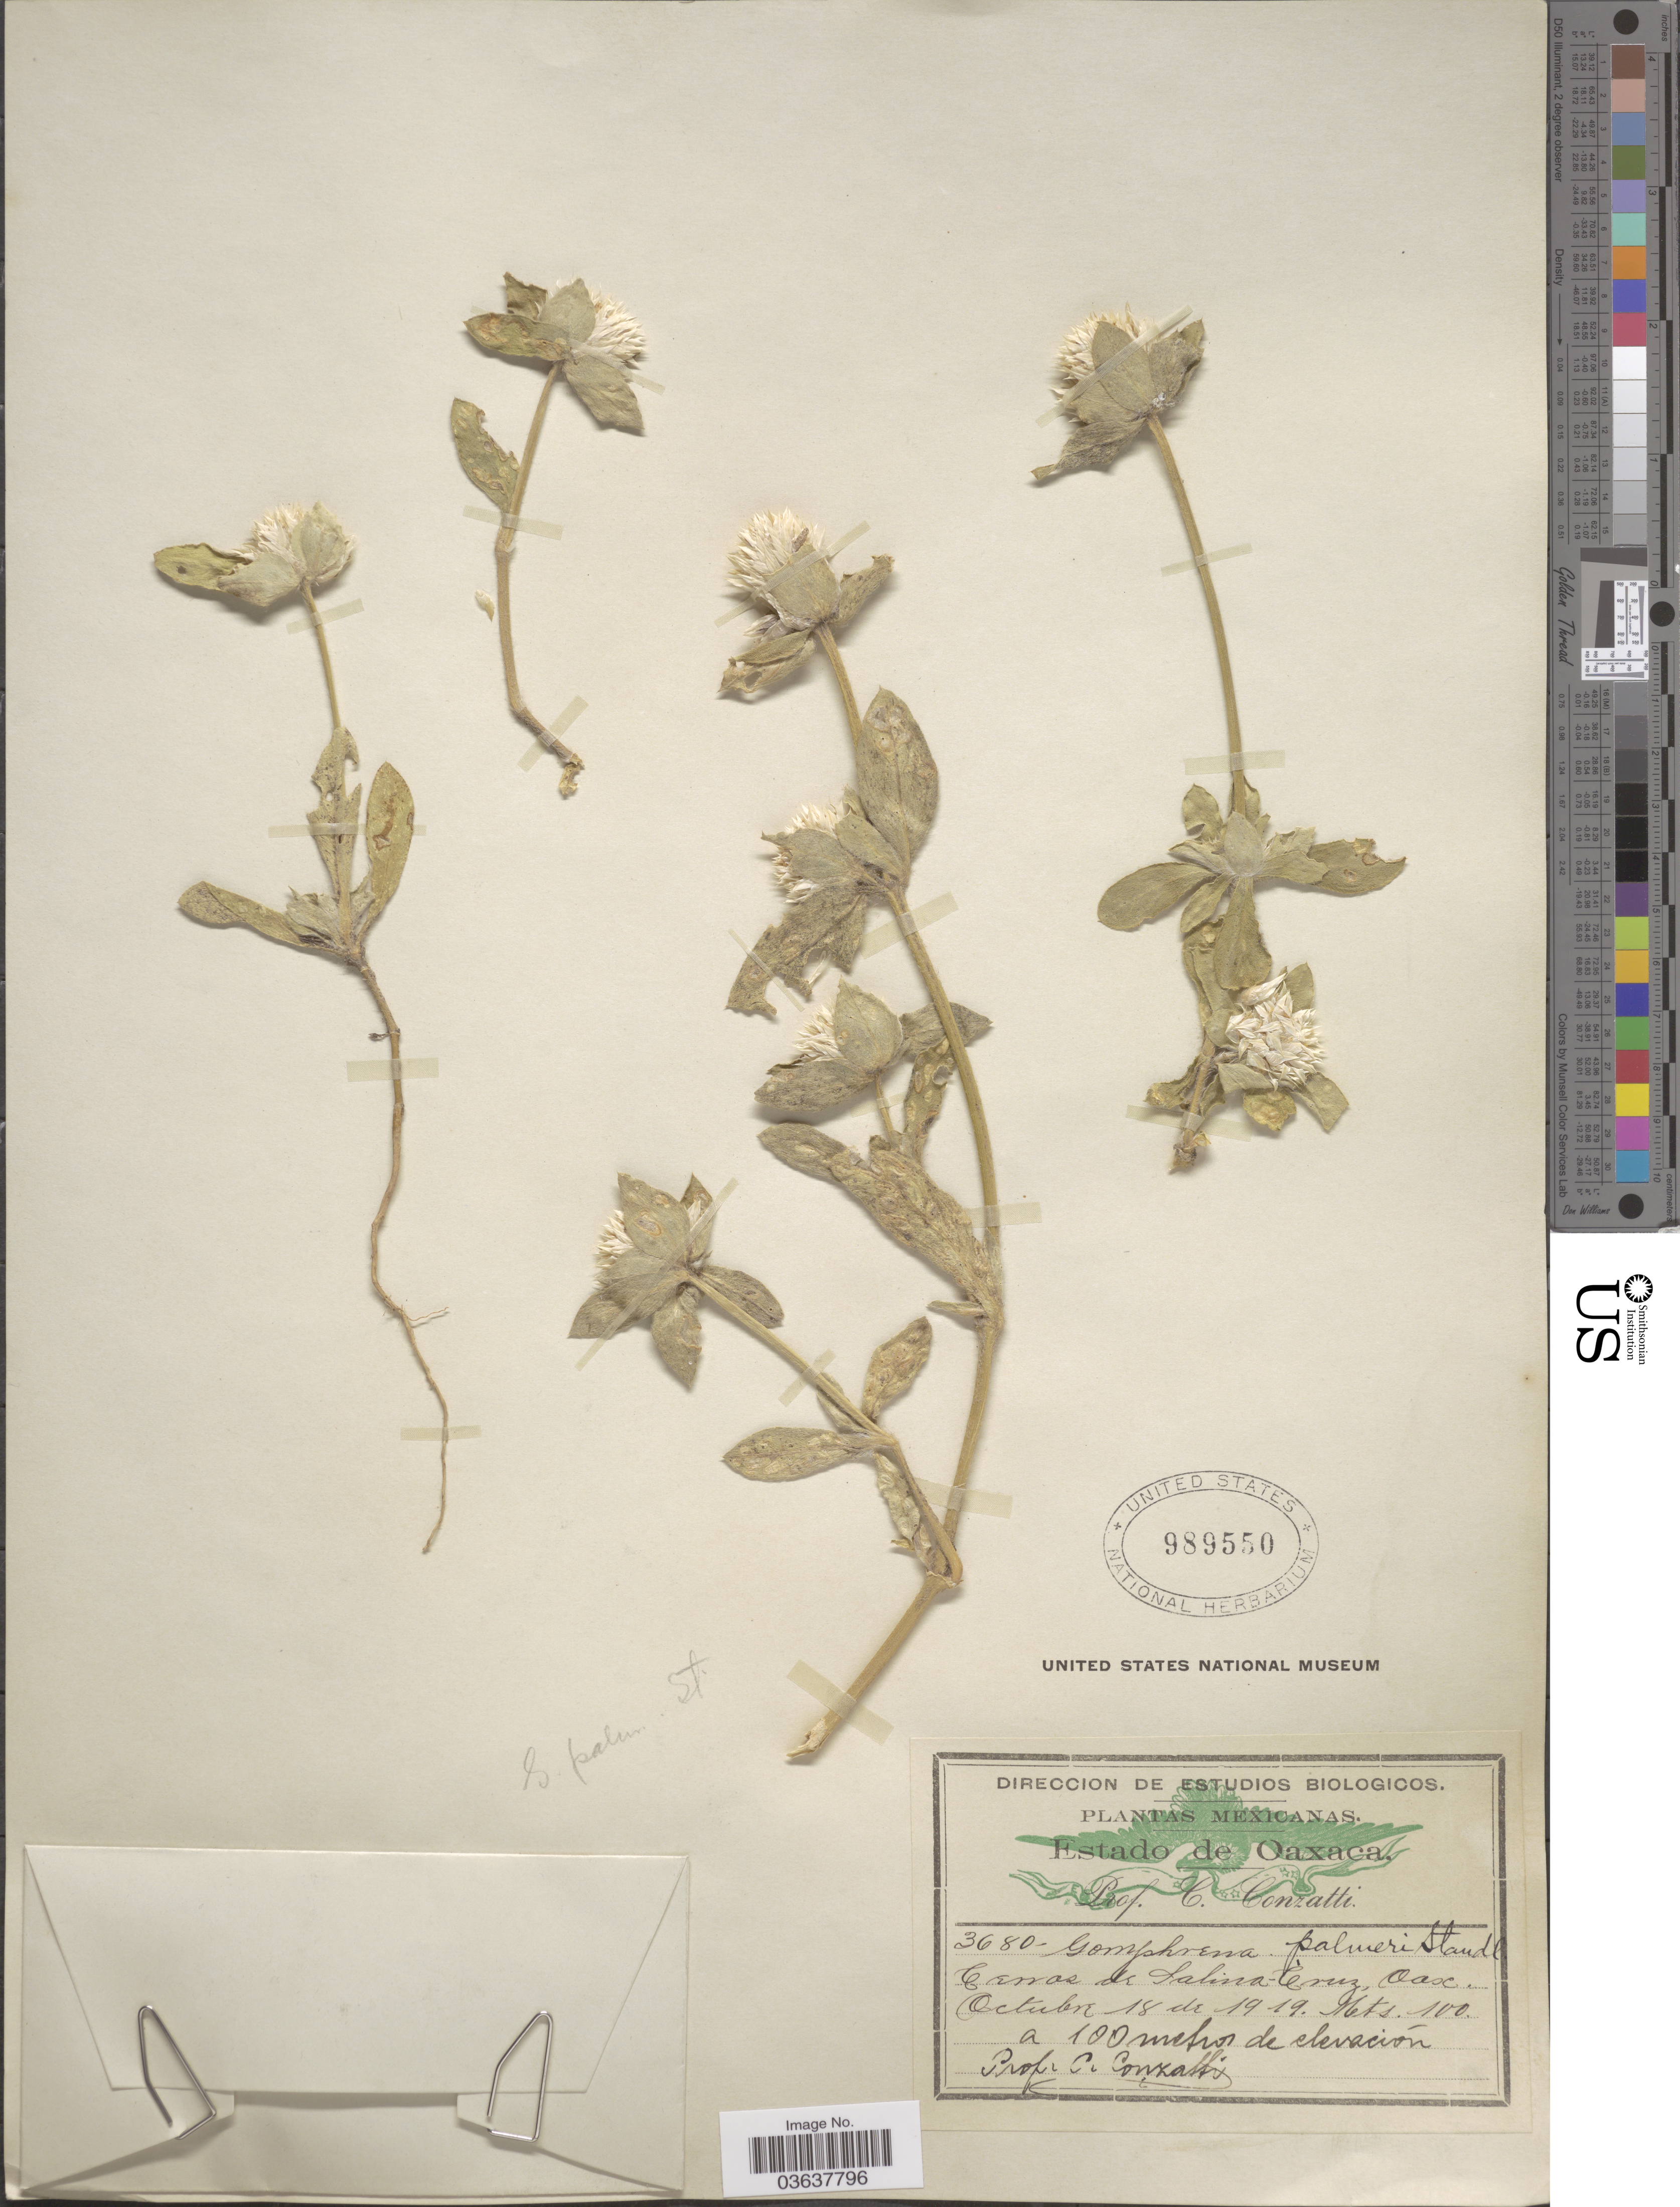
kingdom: Plantae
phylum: Tracheophyta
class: Magnoliopsida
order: Caryophyllales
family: Amaranthaceae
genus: Gomphrena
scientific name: Gomphrena palmeri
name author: Standl.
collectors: C. Conzatti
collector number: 3680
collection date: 1919-10-18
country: Mexico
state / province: Oaxaca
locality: Cerros de Salina-Cruz.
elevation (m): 100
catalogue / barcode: US 989550